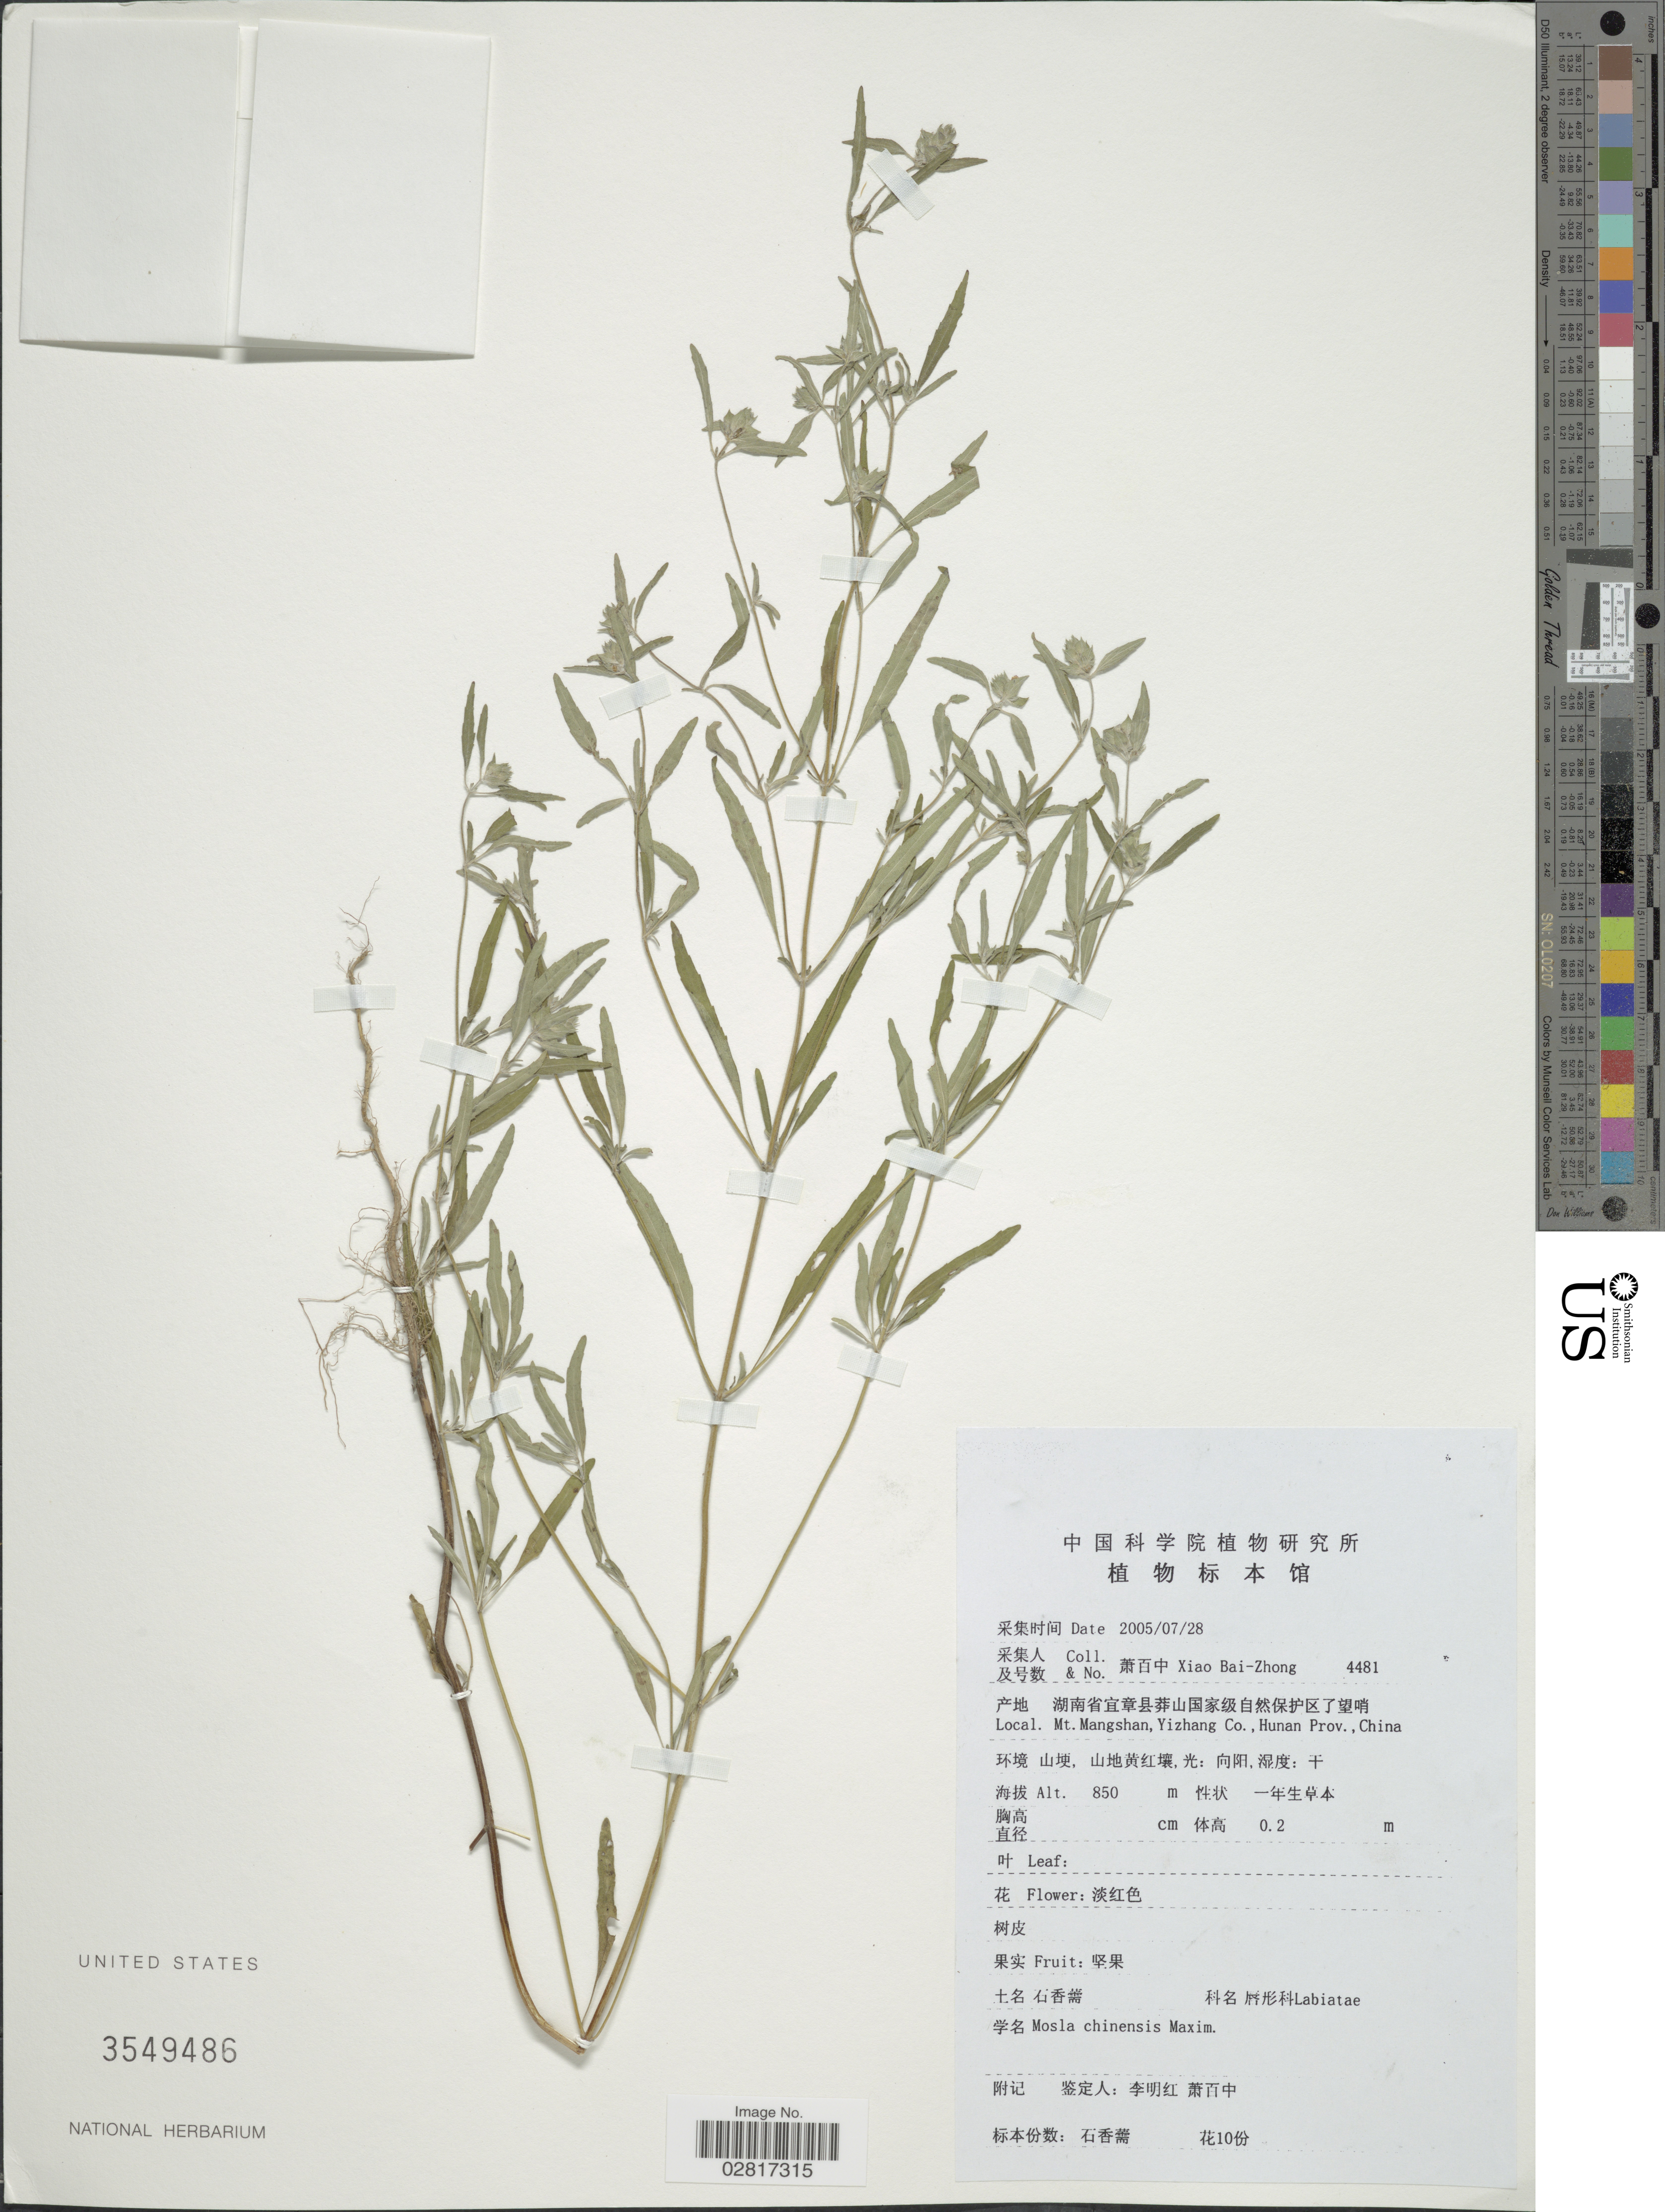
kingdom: Plantae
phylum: Tracheophyta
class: Magnoliopsida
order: Lamiales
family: Lamiaceae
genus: Mosla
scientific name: Mosla chinensis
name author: Maxim.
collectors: B. Z. Xiao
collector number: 4481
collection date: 2005-07-28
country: China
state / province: Hunan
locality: Mt. Mangshan, Yizhang Co.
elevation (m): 850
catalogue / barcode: US 3549486